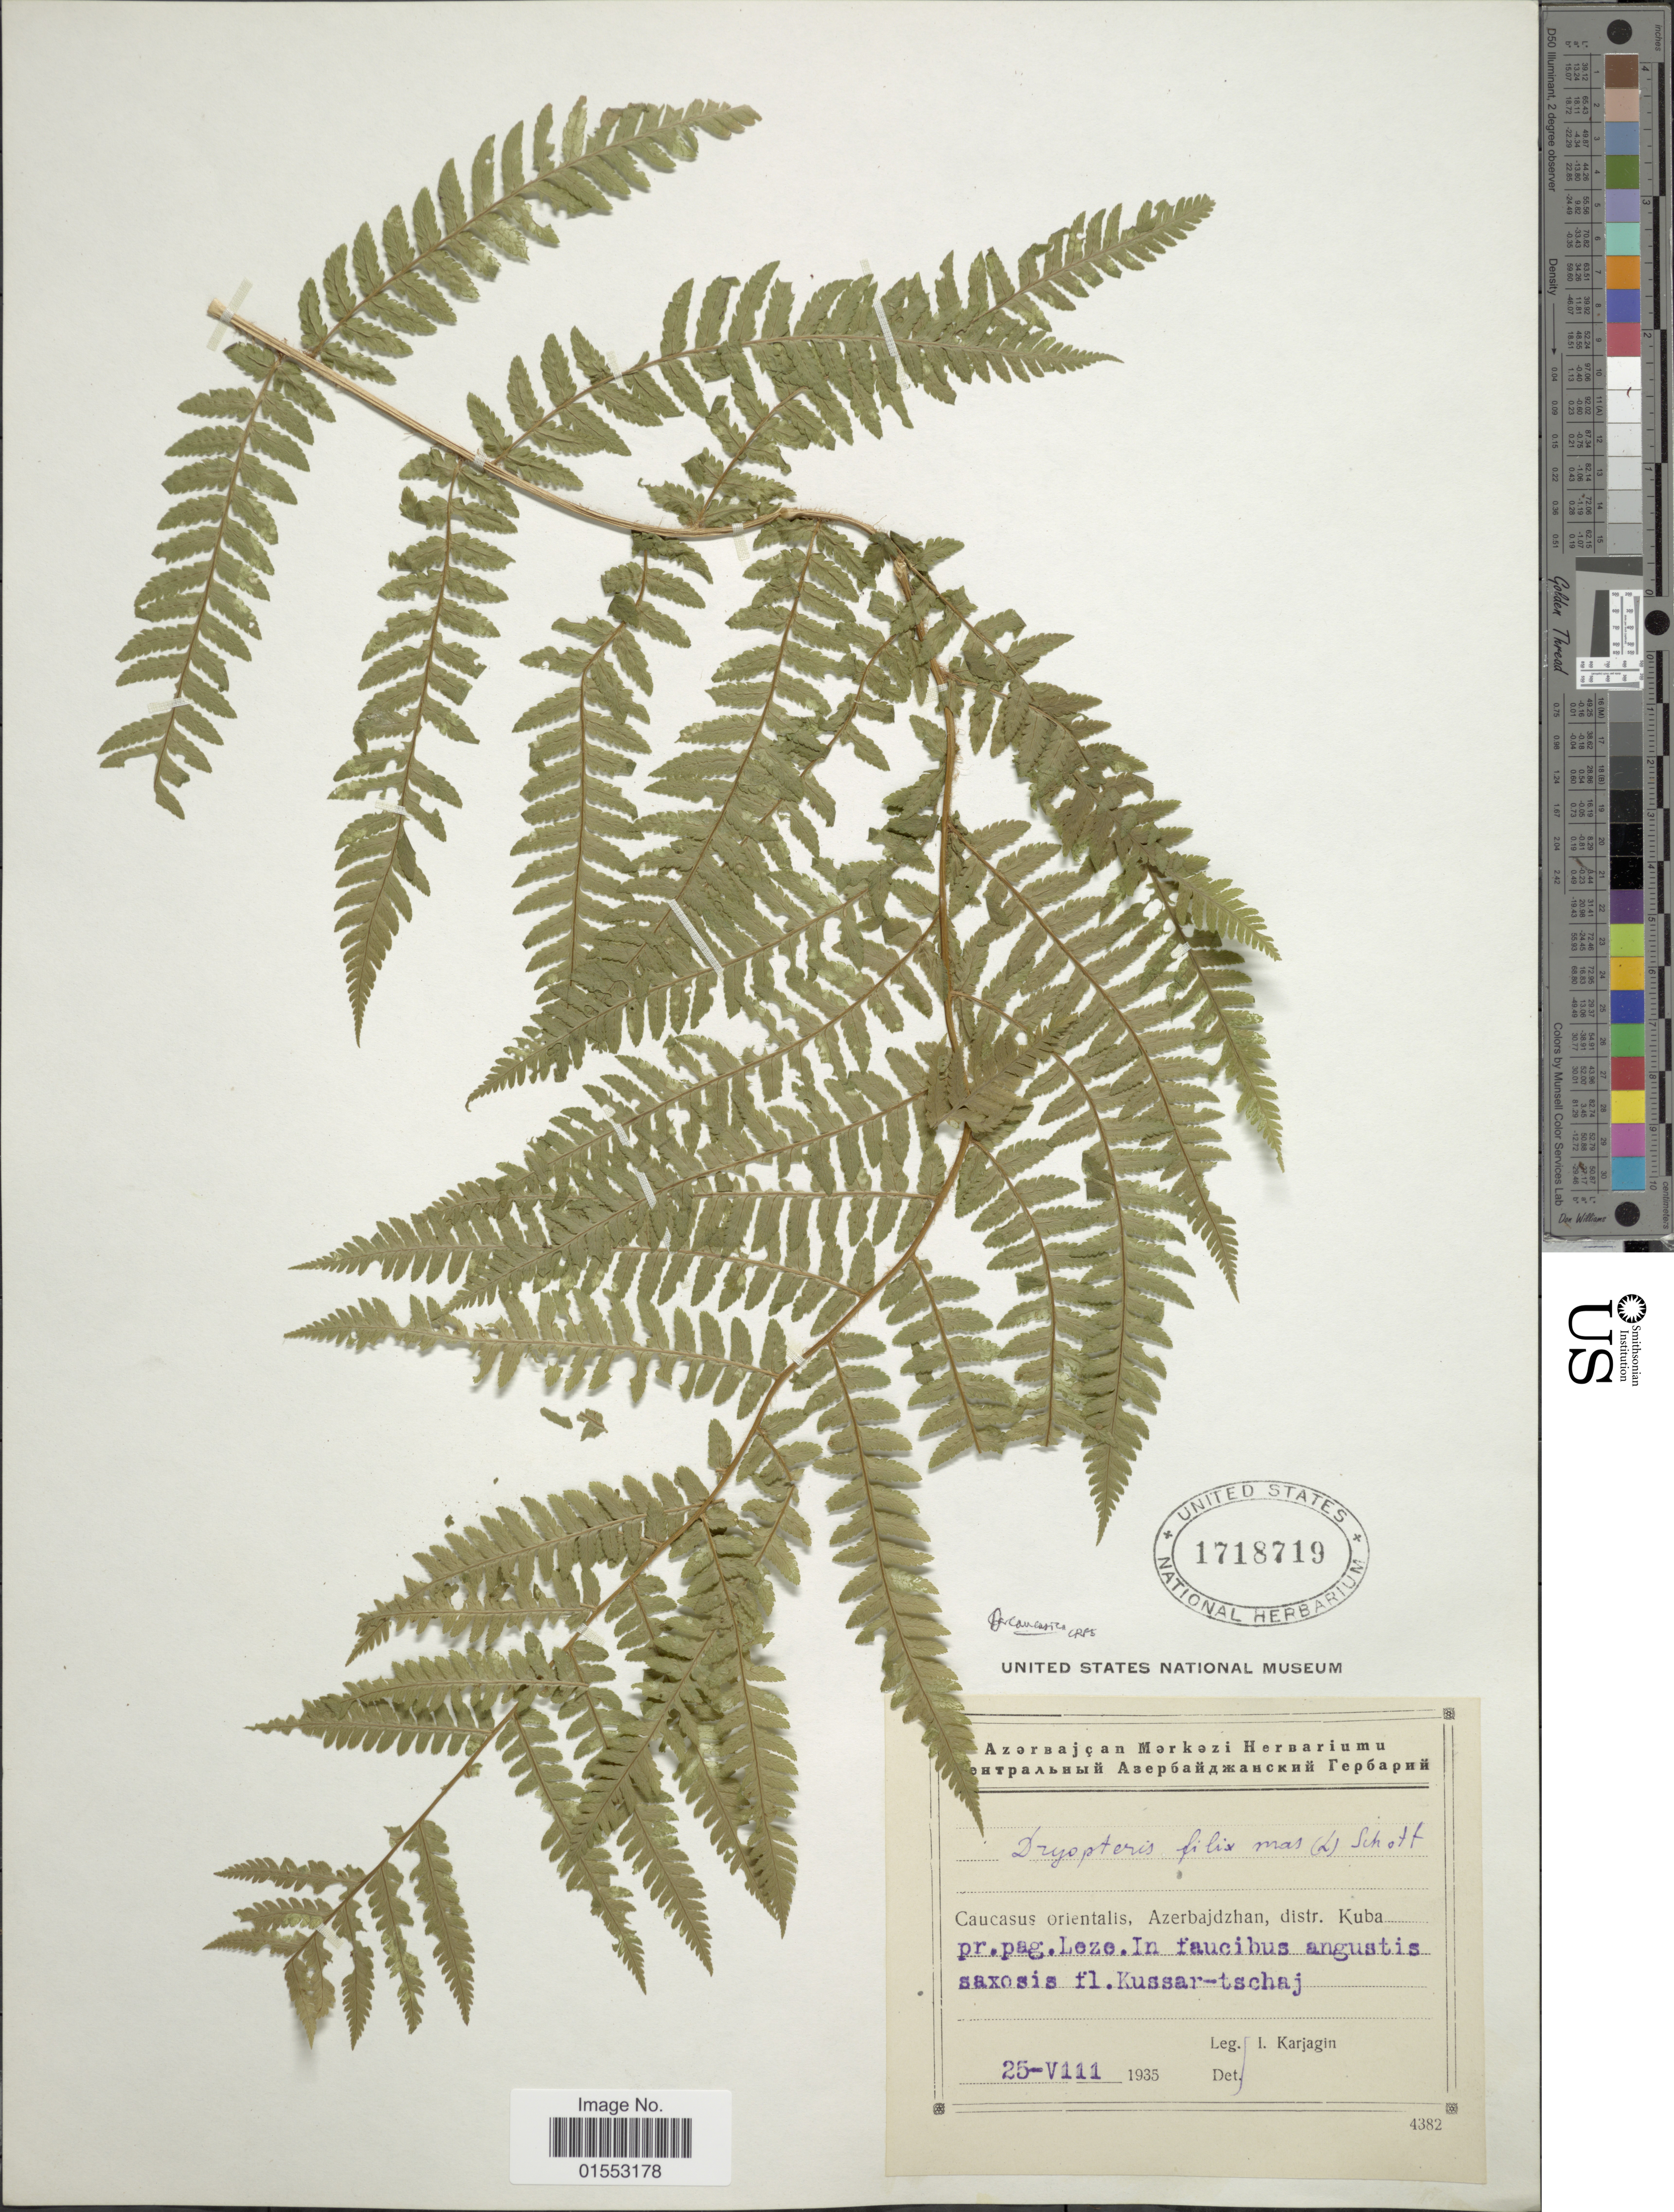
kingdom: Plantae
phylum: Tracheophyta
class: Polypodiopsida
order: Polypodiales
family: Dryopteridaceae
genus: Dryopteris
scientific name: Dryopteris caucasica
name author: Fraser-Jenk. & Corley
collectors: I. Karjagin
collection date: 1935-08-25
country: Azerbaijan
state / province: Quba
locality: Caucasus orientalis, Azerbajdzhan, distr. Kuba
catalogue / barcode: US 1718719